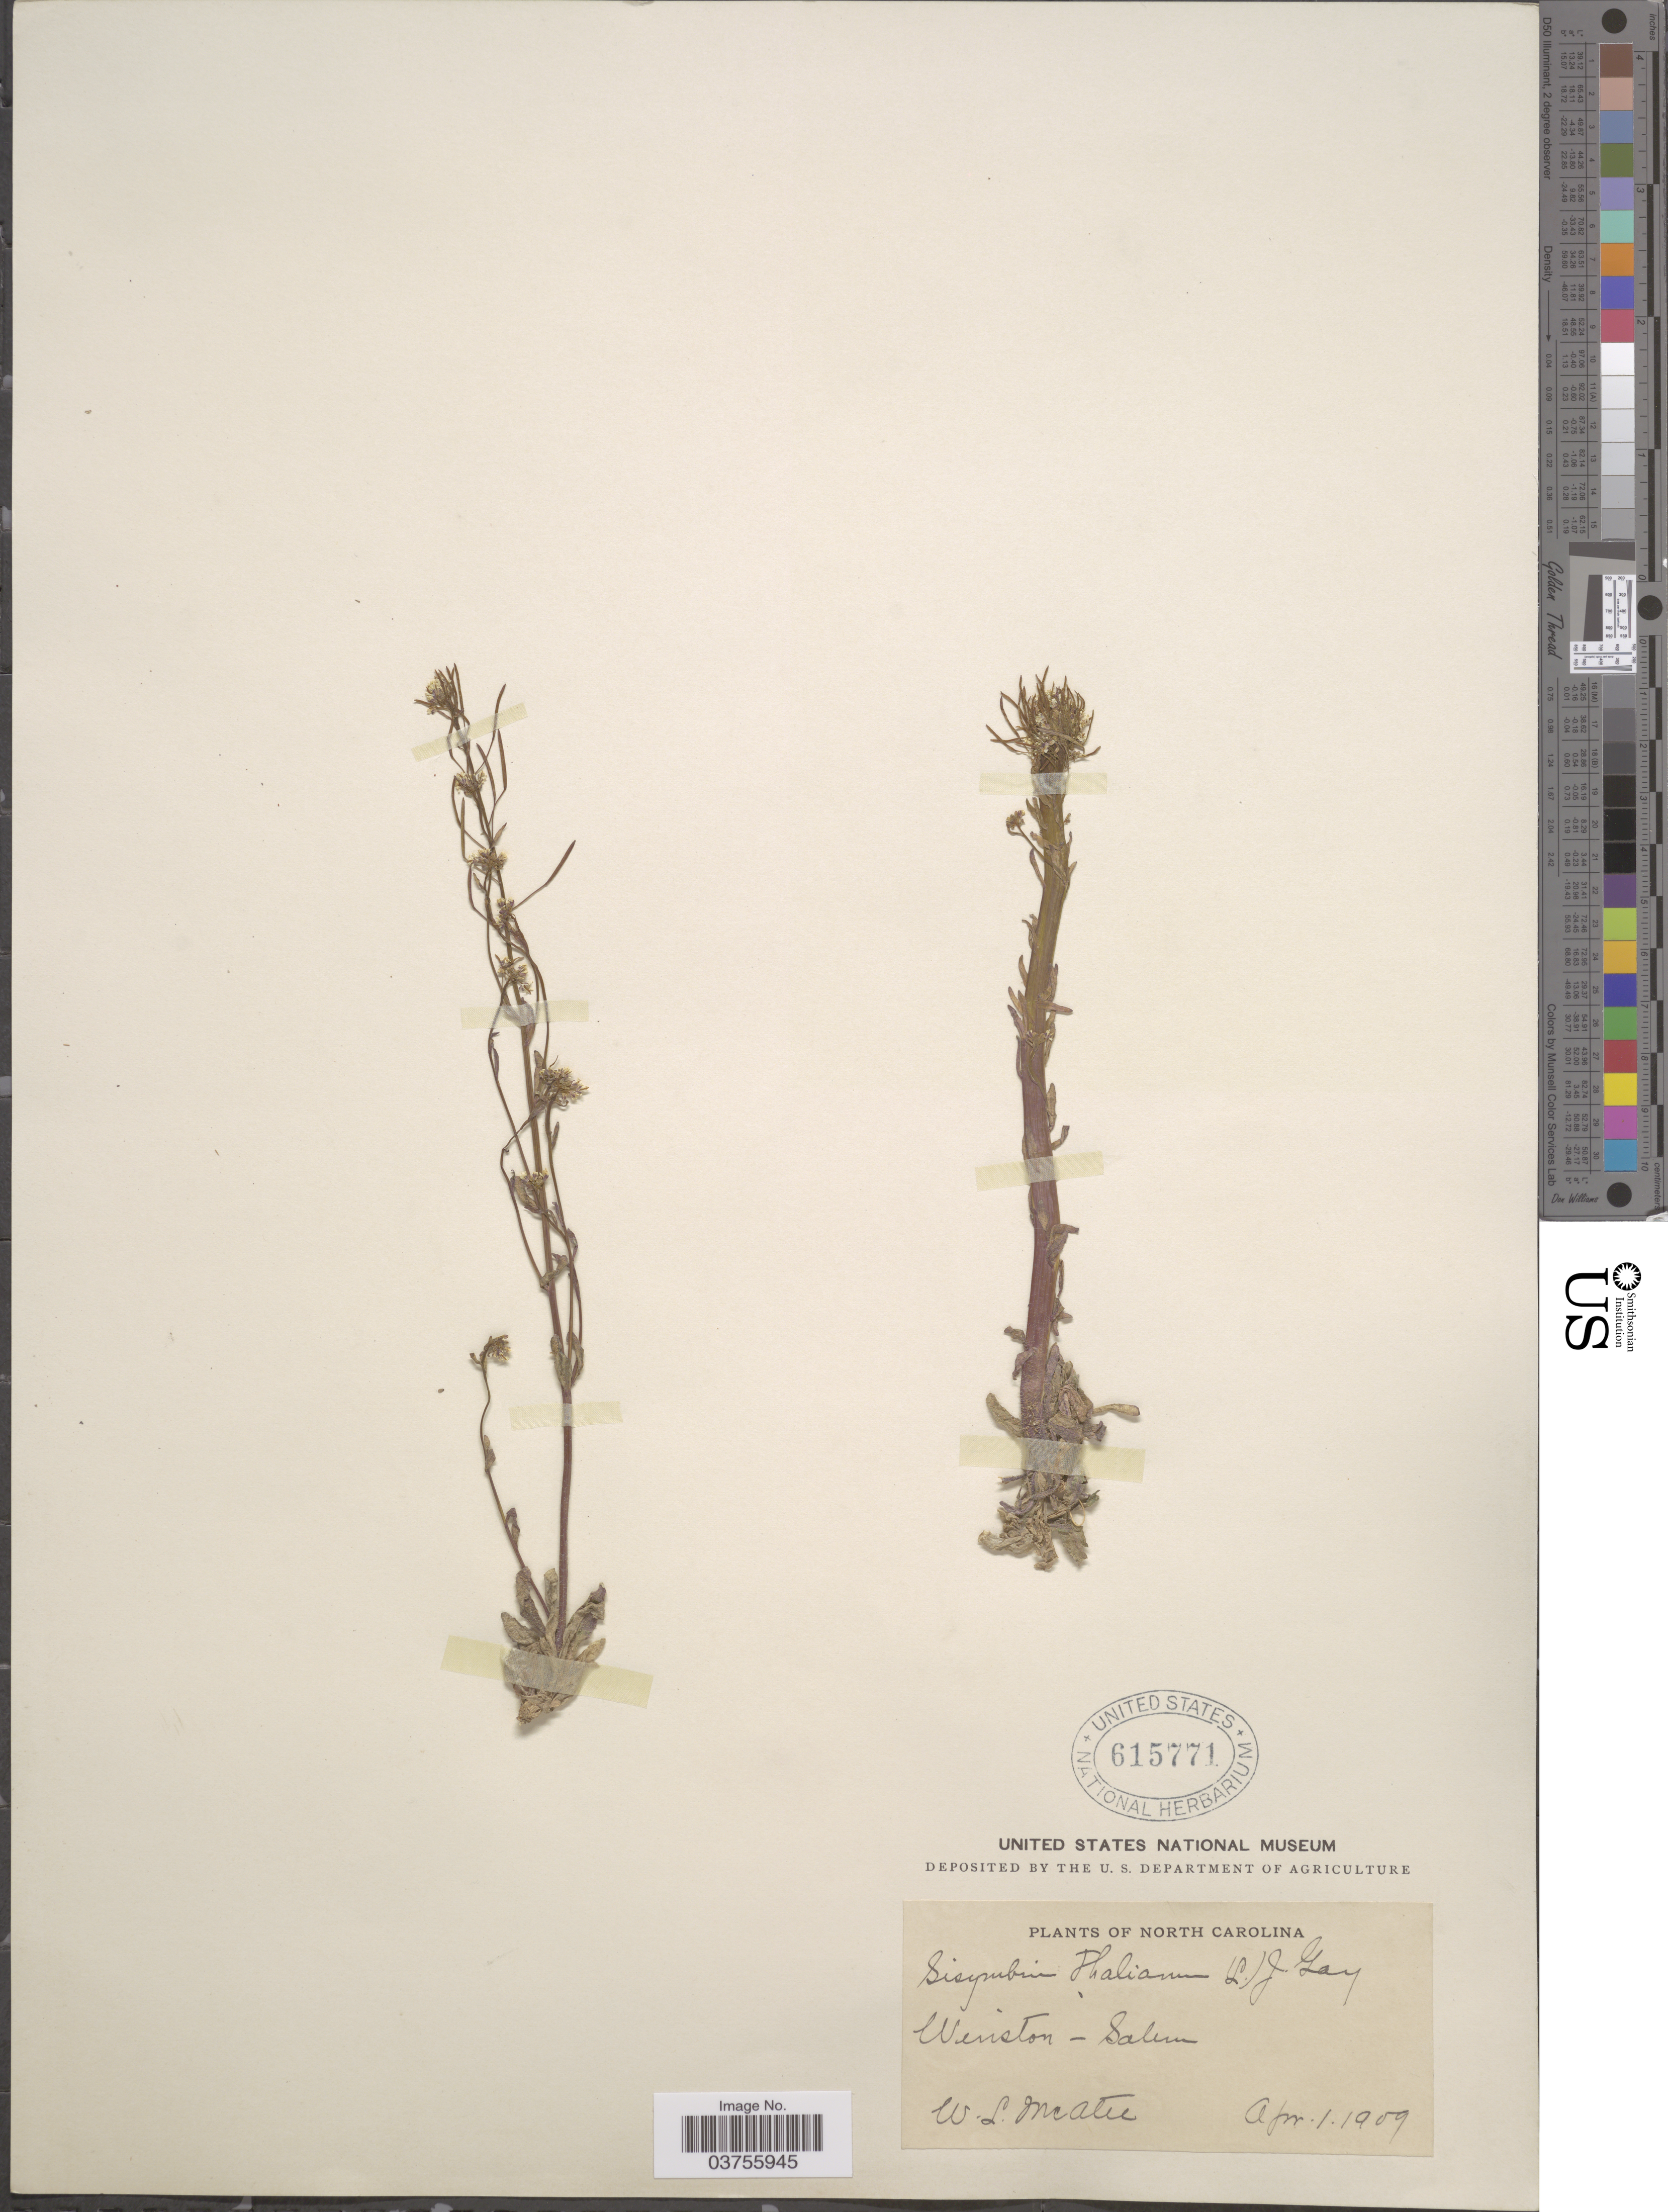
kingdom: Plantae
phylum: Tracheophyta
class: Magnoliopsida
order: Brassicales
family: Brassicaceae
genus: Arabidopsis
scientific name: Arabidopsis thaliana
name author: (L.) Heynh.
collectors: W. McAtee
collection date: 1909-04-01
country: United States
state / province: North Carolina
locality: Winston - Salem.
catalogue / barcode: US 615771